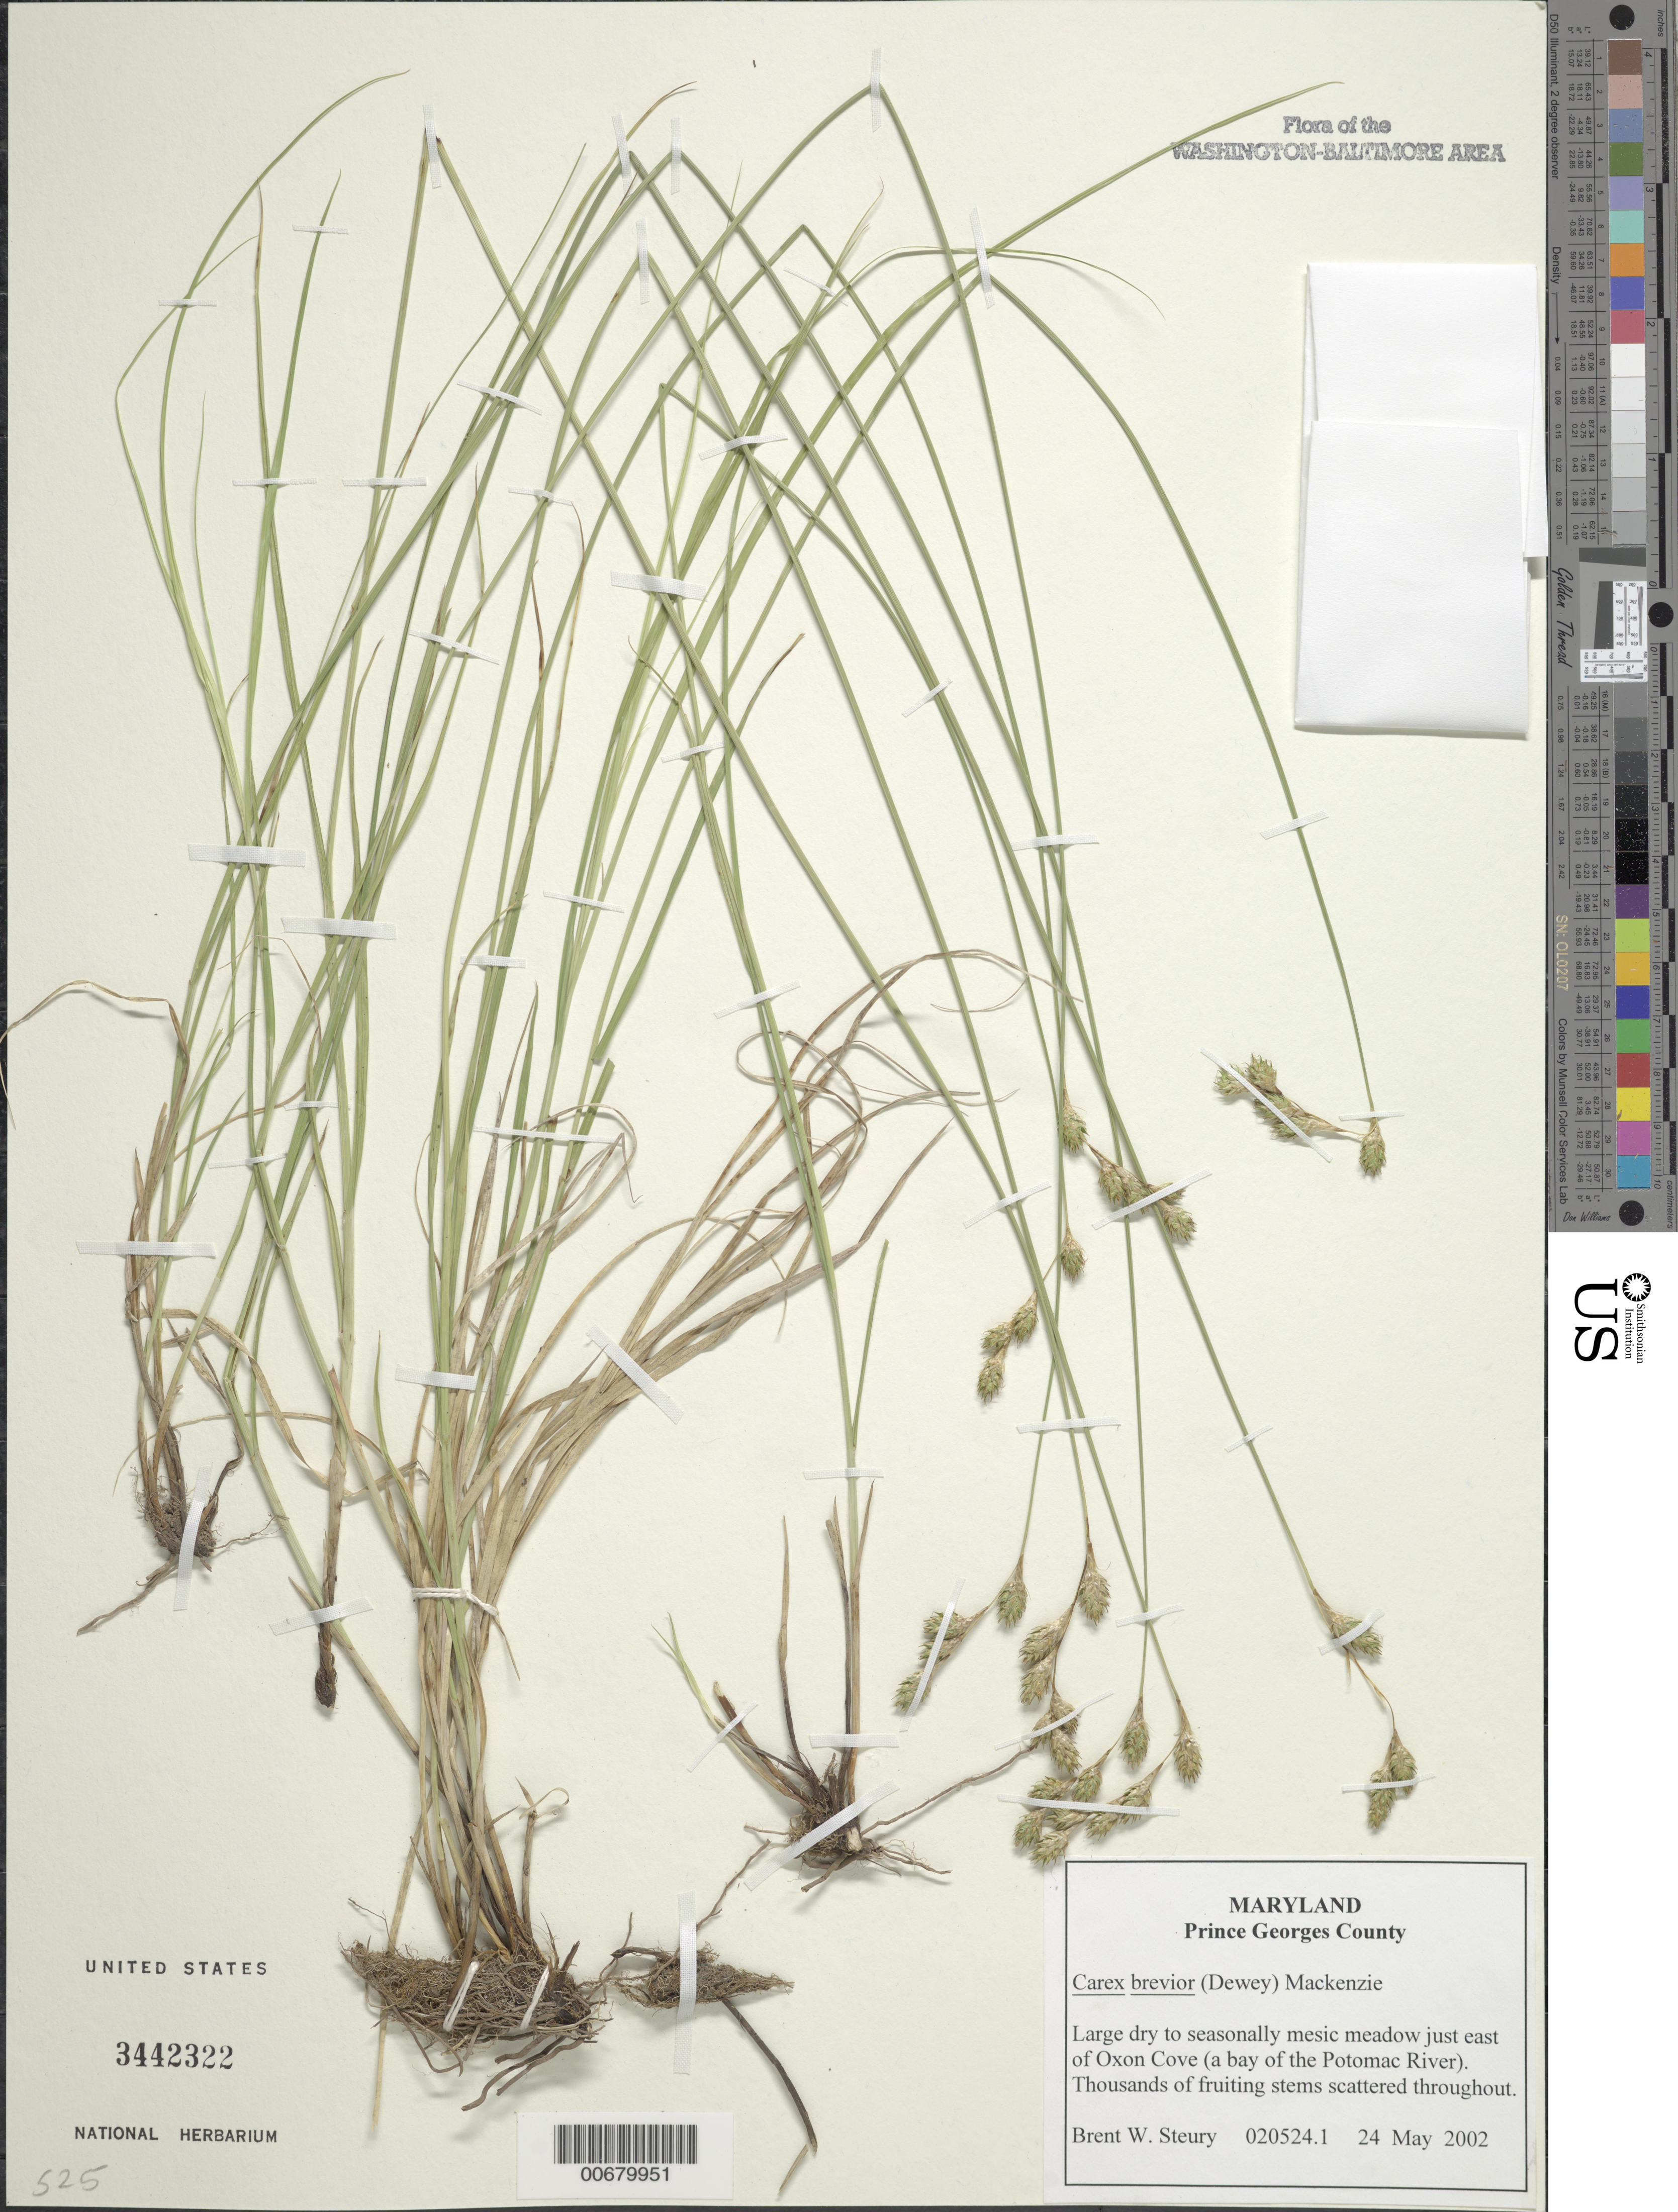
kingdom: Plantae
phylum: Tracheophyta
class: Liliopsida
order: Poales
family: Cyperaceae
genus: Carex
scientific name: Carex brevior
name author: (Dewey) Mack. ex Lunell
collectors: B. Steury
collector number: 020524.1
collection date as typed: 24 May 2002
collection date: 2002-05-24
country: United States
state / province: Maryland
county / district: Prince George's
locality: Just east of Oxon Cove (a bay of the Potomac River)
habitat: Large dry to seasonally mesic meadow.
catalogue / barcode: US 3442322